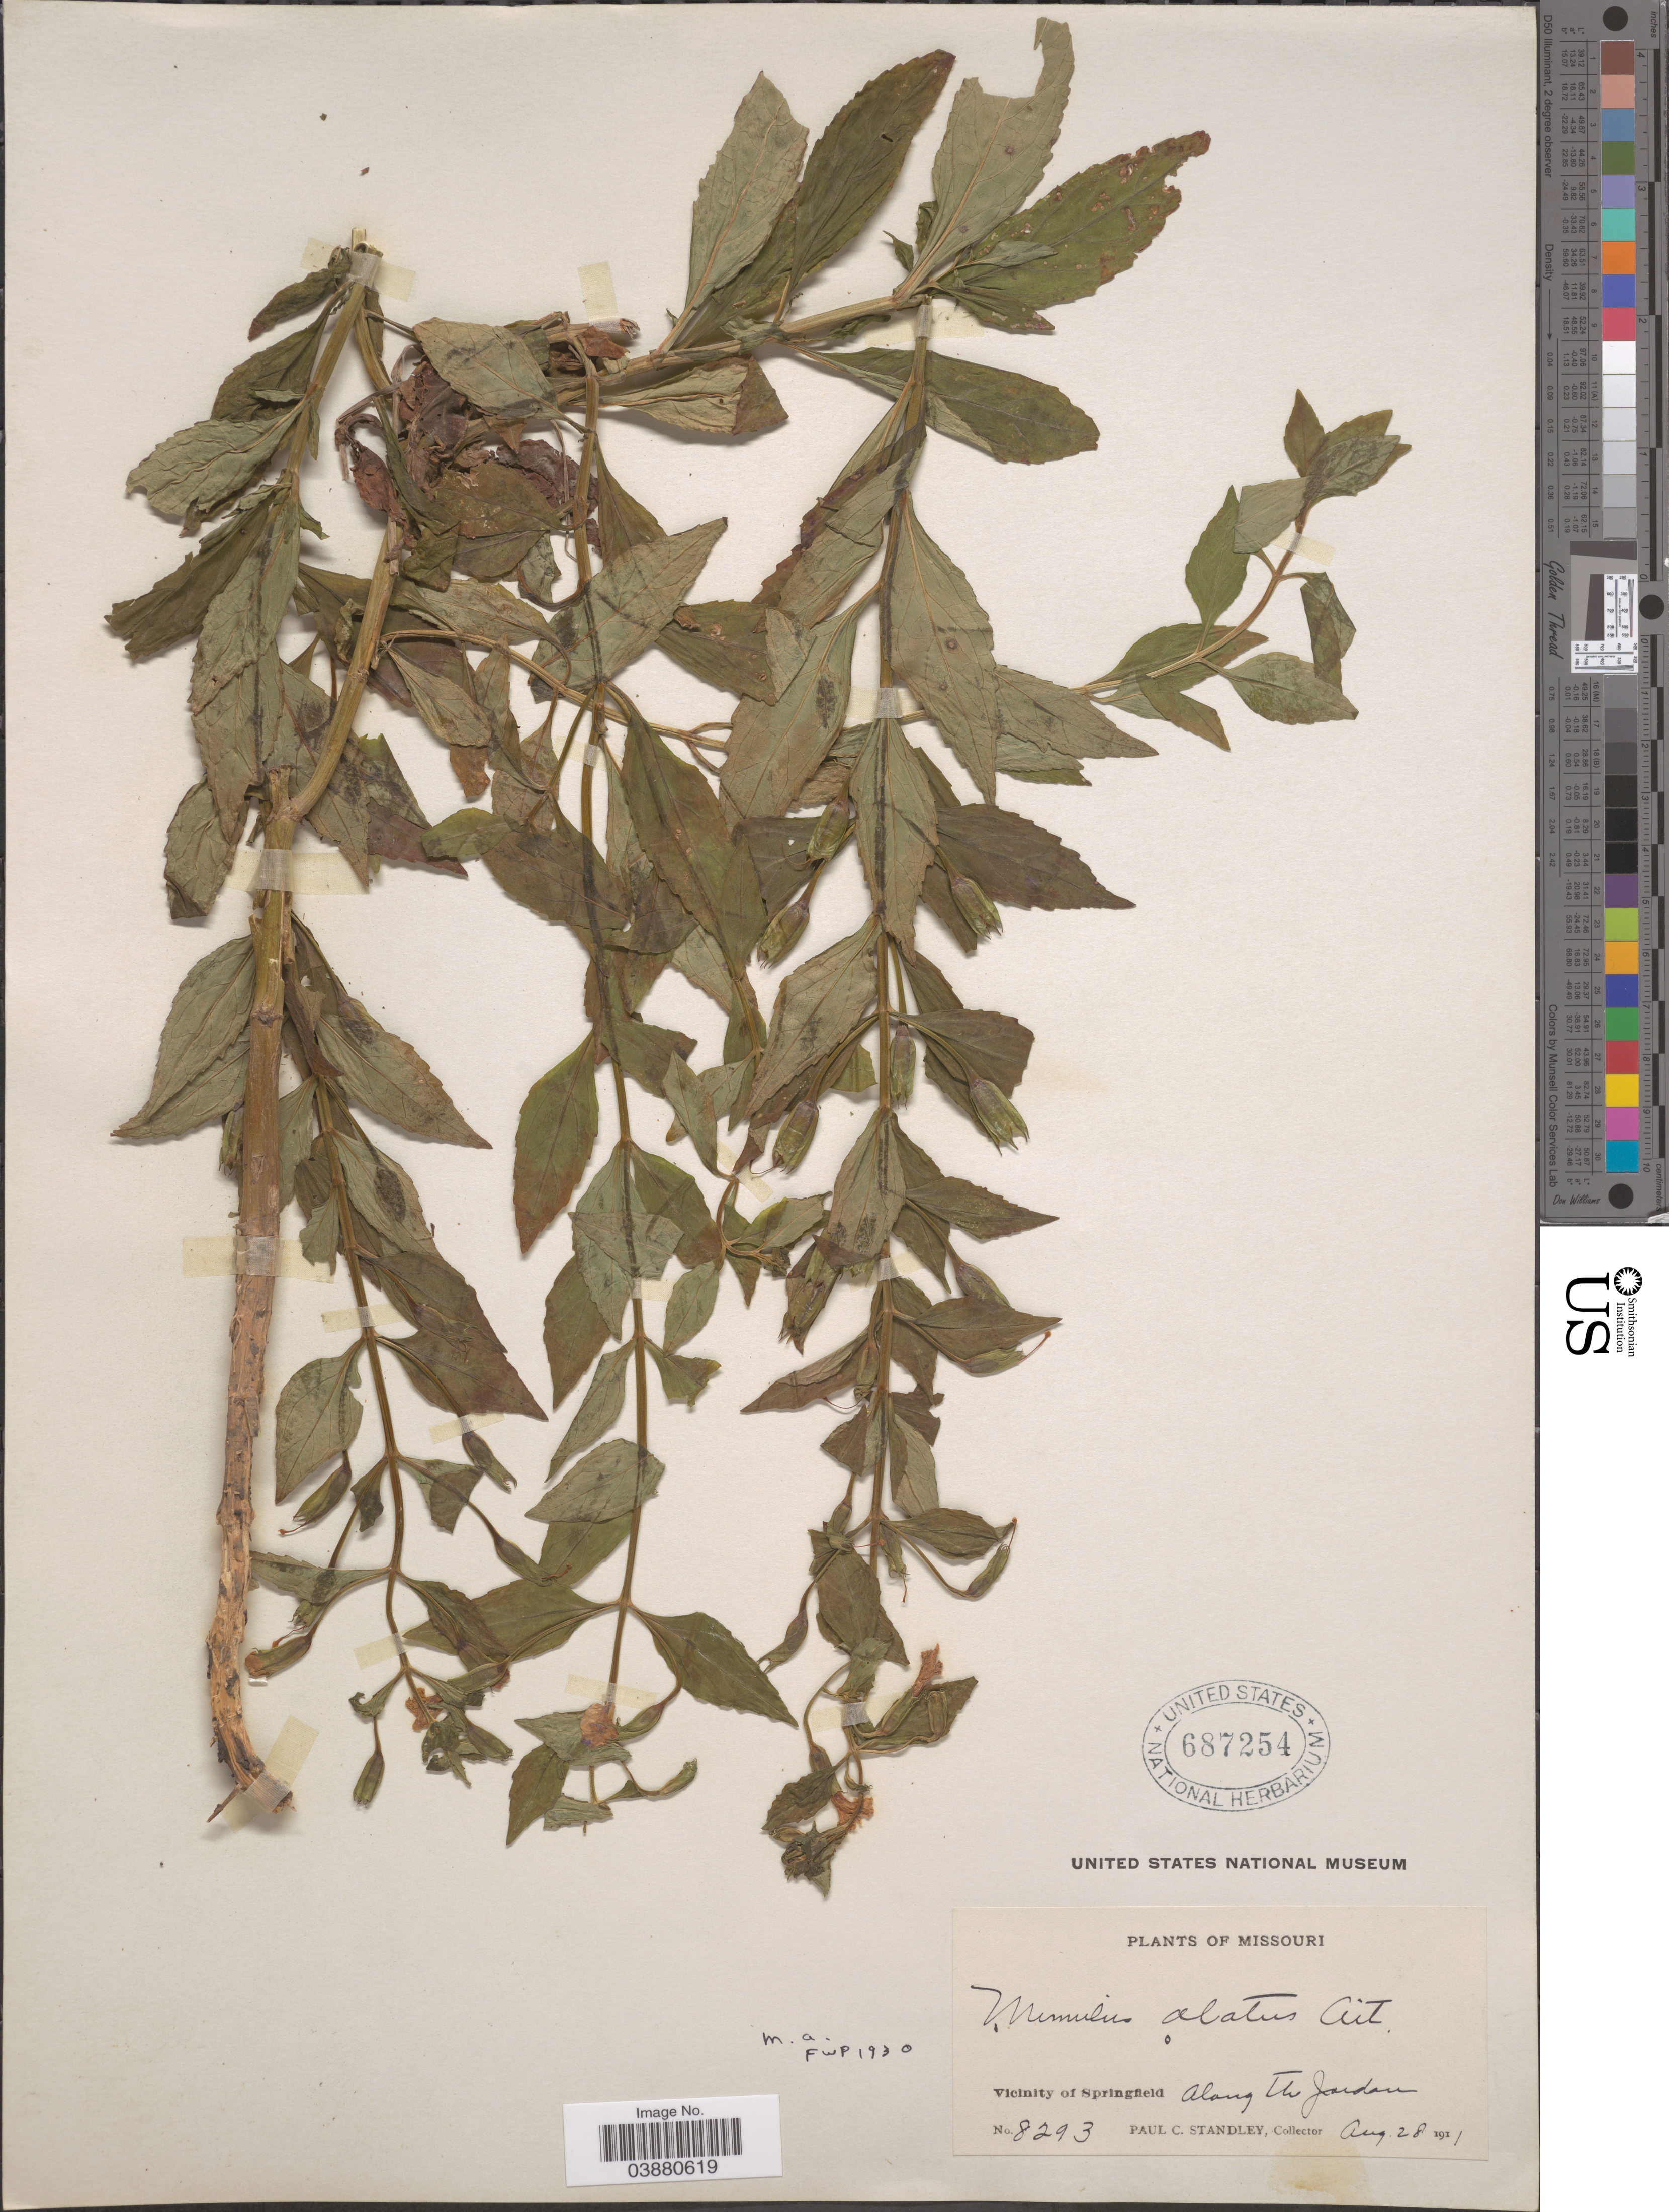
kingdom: Plantae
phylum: Tracheophyta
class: Magnoliopsida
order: Lamiales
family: Phrymaceae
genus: Mimulus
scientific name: Mimulus alatus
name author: Aiton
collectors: P. C. Standley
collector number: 8293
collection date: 1911-08-28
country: United States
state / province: Missouri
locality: Vicinity of Springfield. Along the Jordan.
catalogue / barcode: US 687254